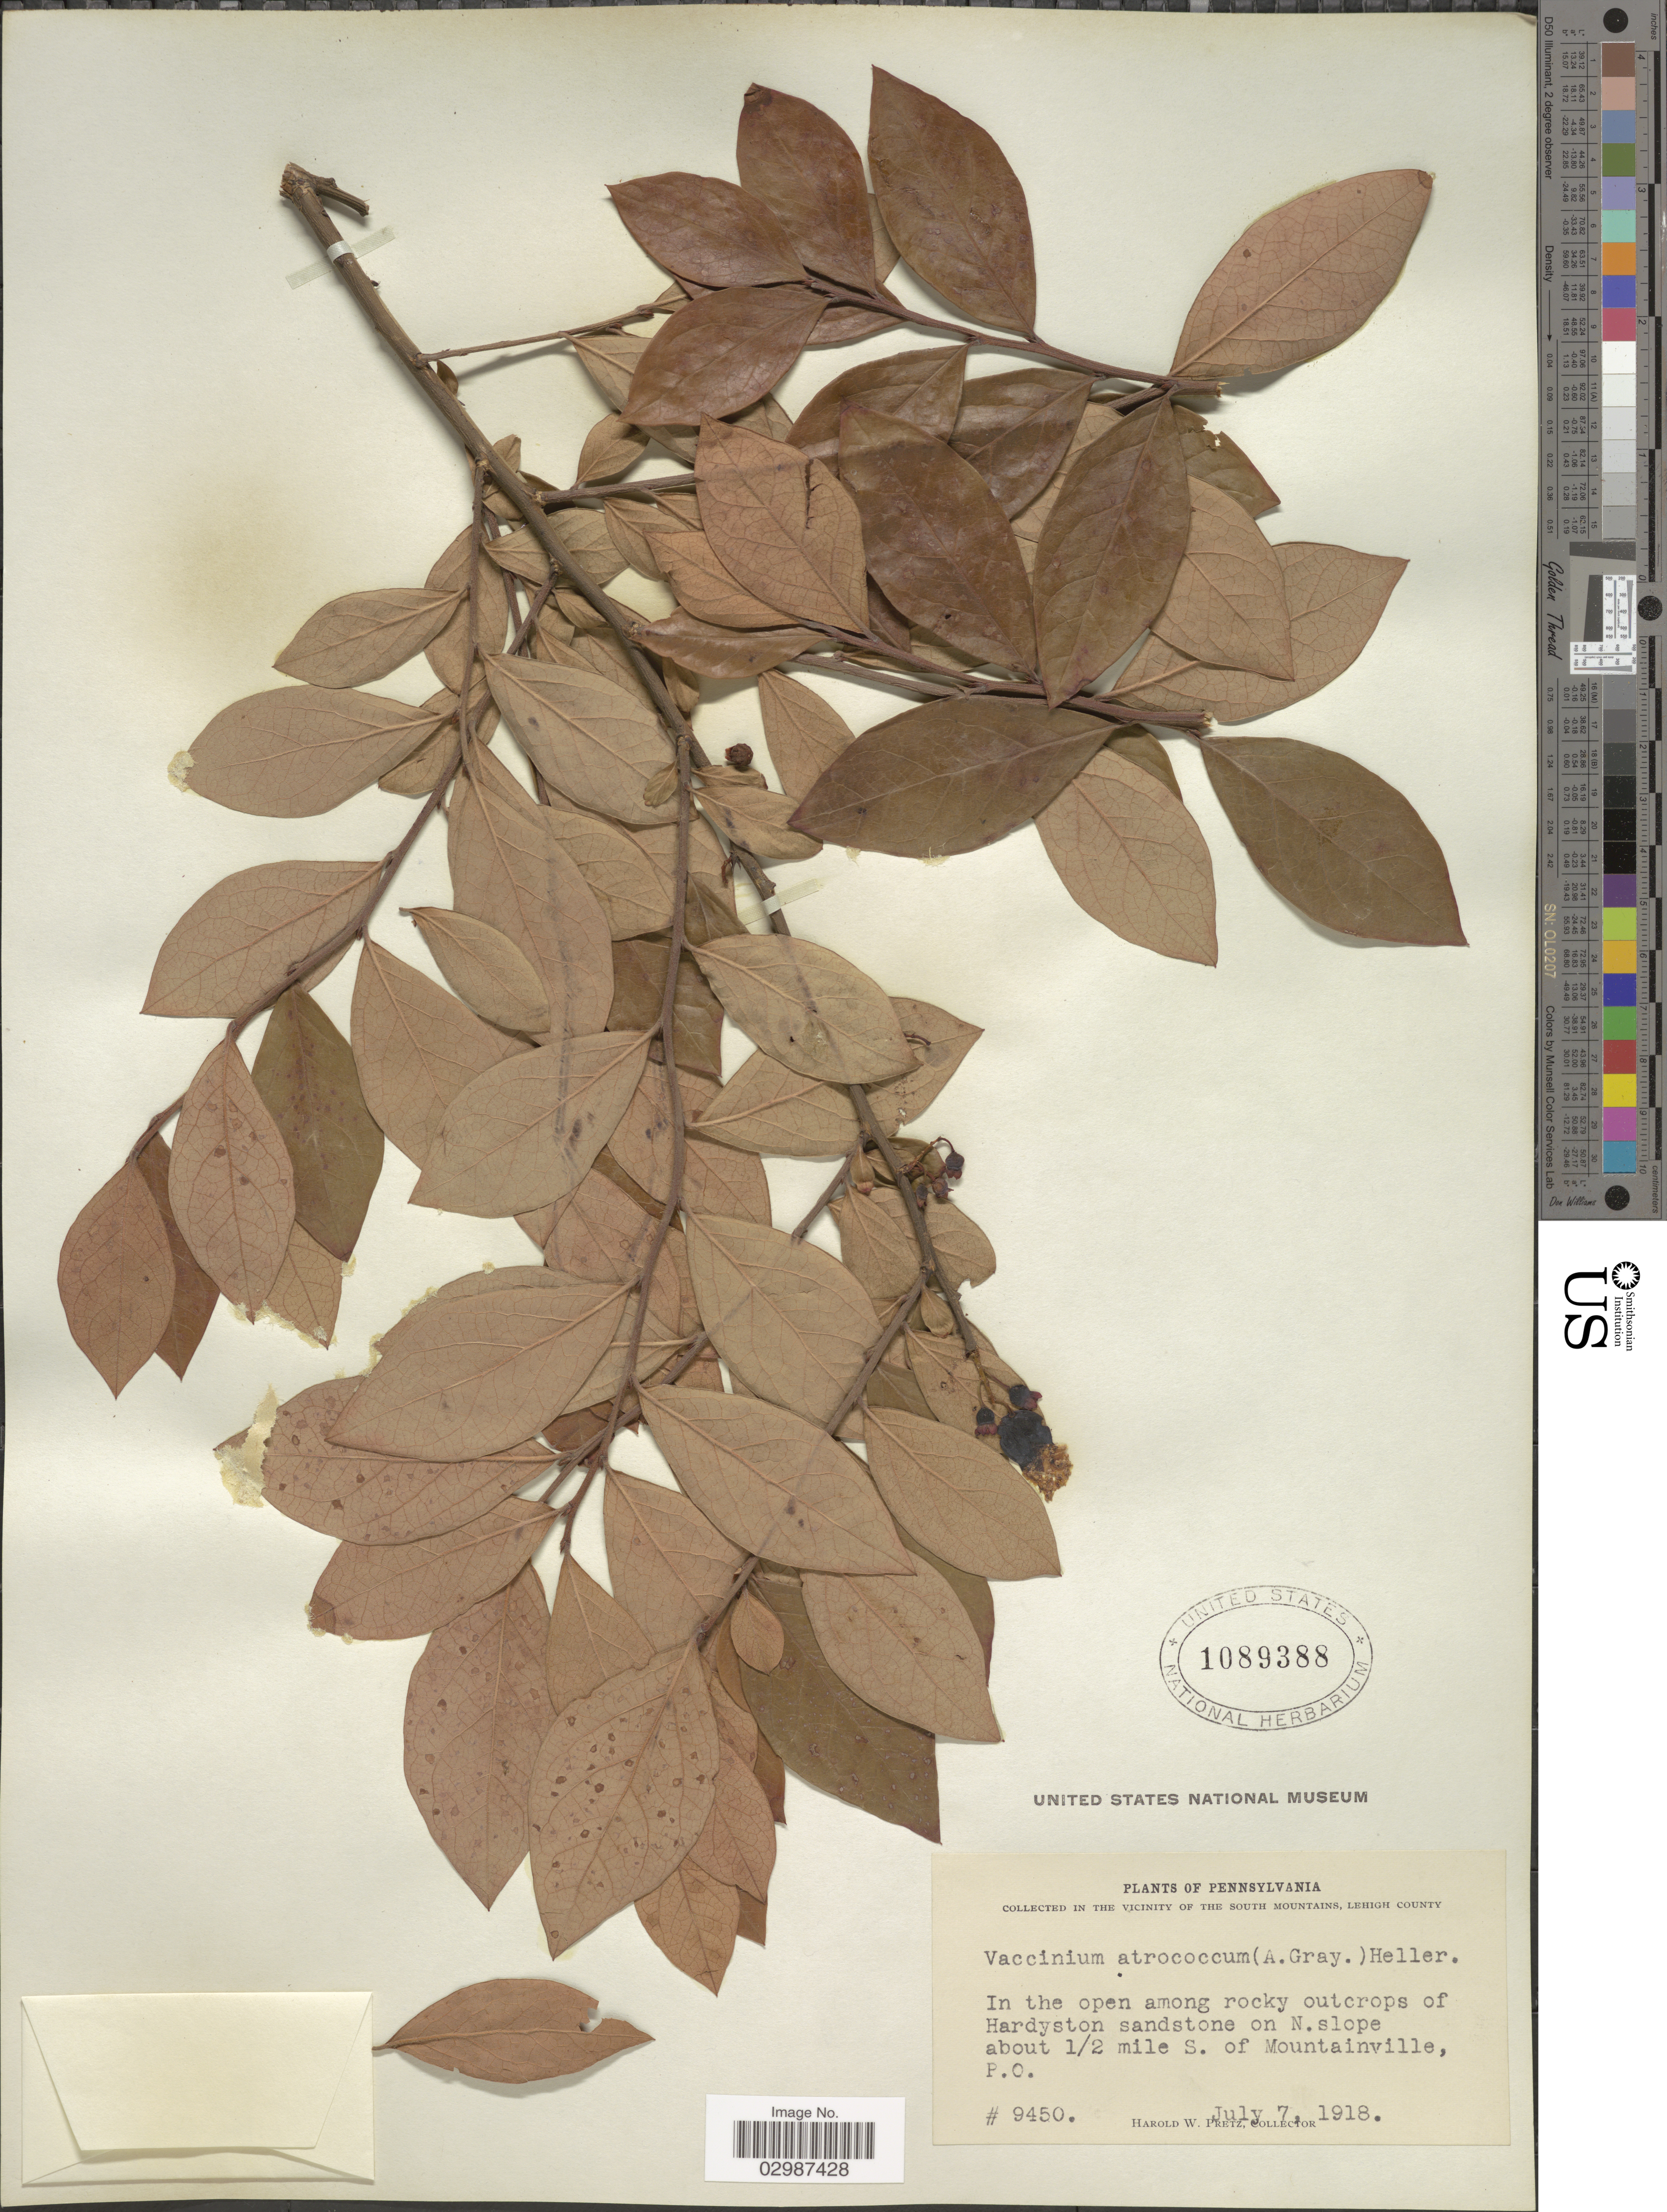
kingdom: Plantae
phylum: Tracheophyta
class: Magnoliopsida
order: Ericales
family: Ericaceae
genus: Vaccinium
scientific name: Vaccinium atrococcum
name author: (A. Gray) A. Heller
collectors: H. W. Pretz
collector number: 9450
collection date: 1918-07-07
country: United States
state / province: Pennsylvania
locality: The Vicinity of the South Mountains, Lehigh County. Hardyston sandstone on N. slope about 1/2 mile S. of Mountainville, P.O.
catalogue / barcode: US 1089388